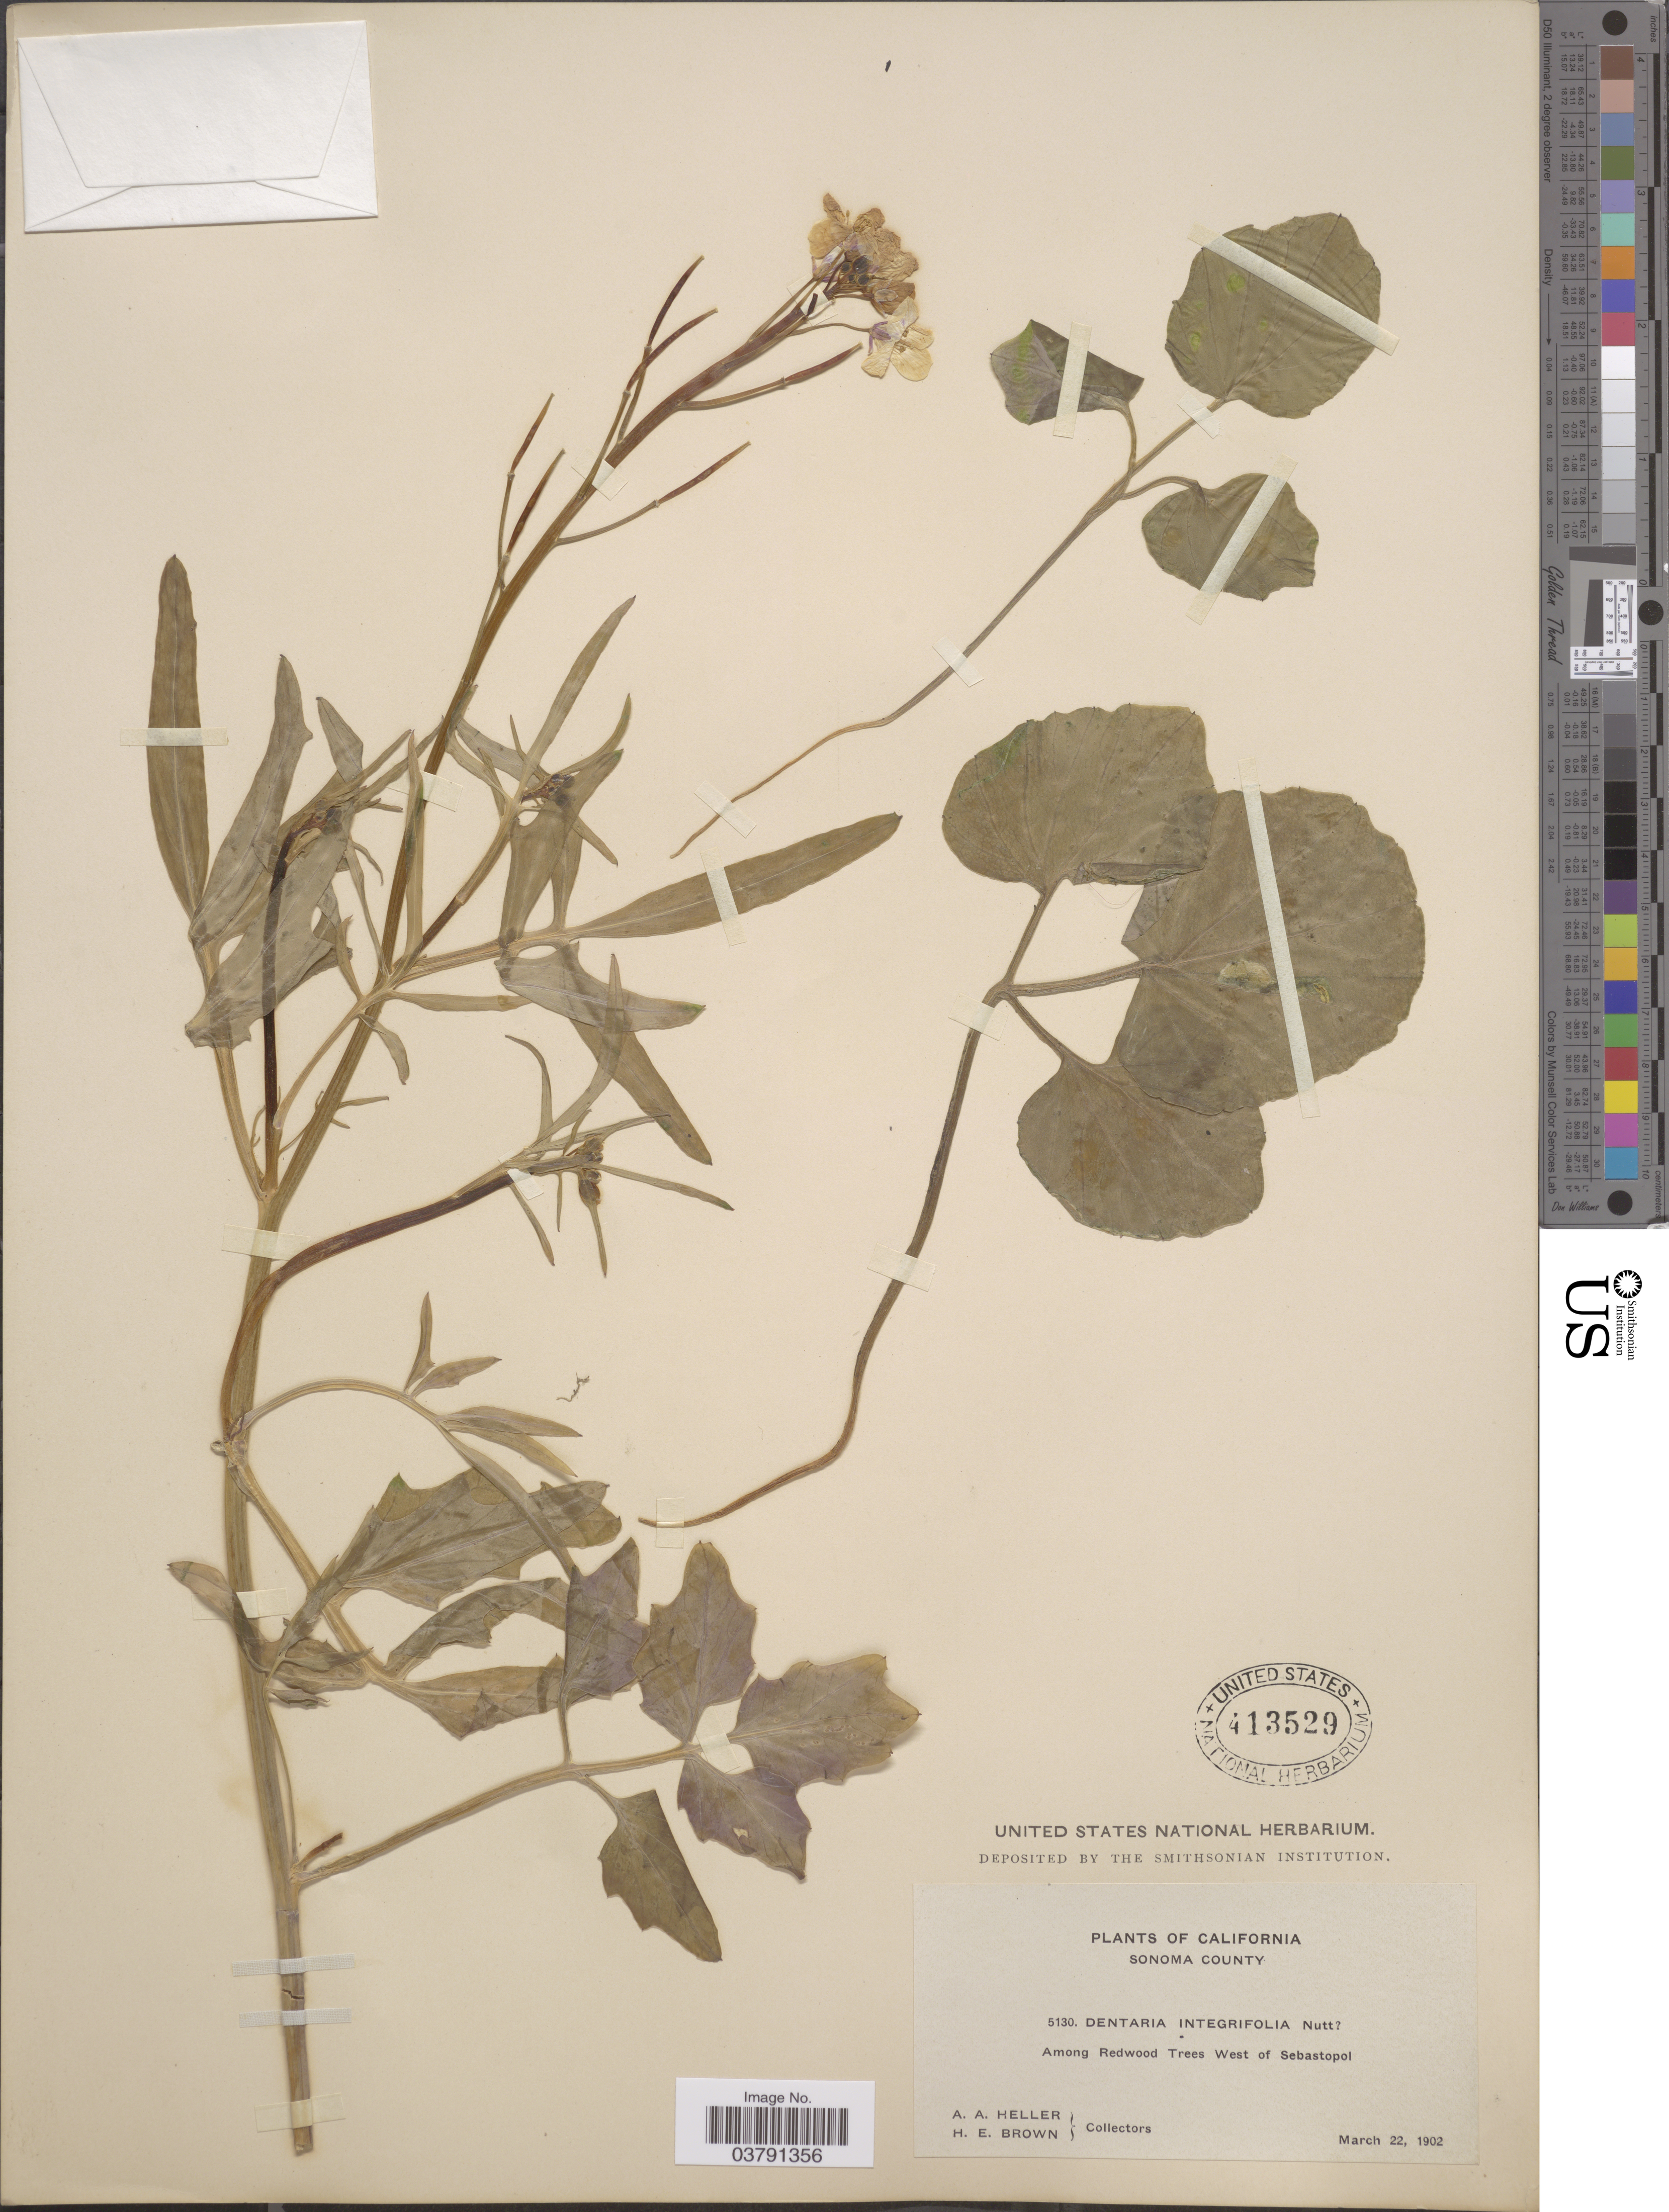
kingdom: Plantae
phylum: Tracheophyta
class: Magnoliopsida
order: Brassicales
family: Brassicaceae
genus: Dentaria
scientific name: Dentaria californica var. integrifolia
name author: (Nutt.) Detling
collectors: A. A. Heller & H. E. Brown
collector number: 5130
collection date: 1902-03-22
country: United States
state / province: California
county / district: Sonoma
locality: Sonoma County. Among Redwood Trees West of Sebastopol.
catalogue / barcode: US 413529